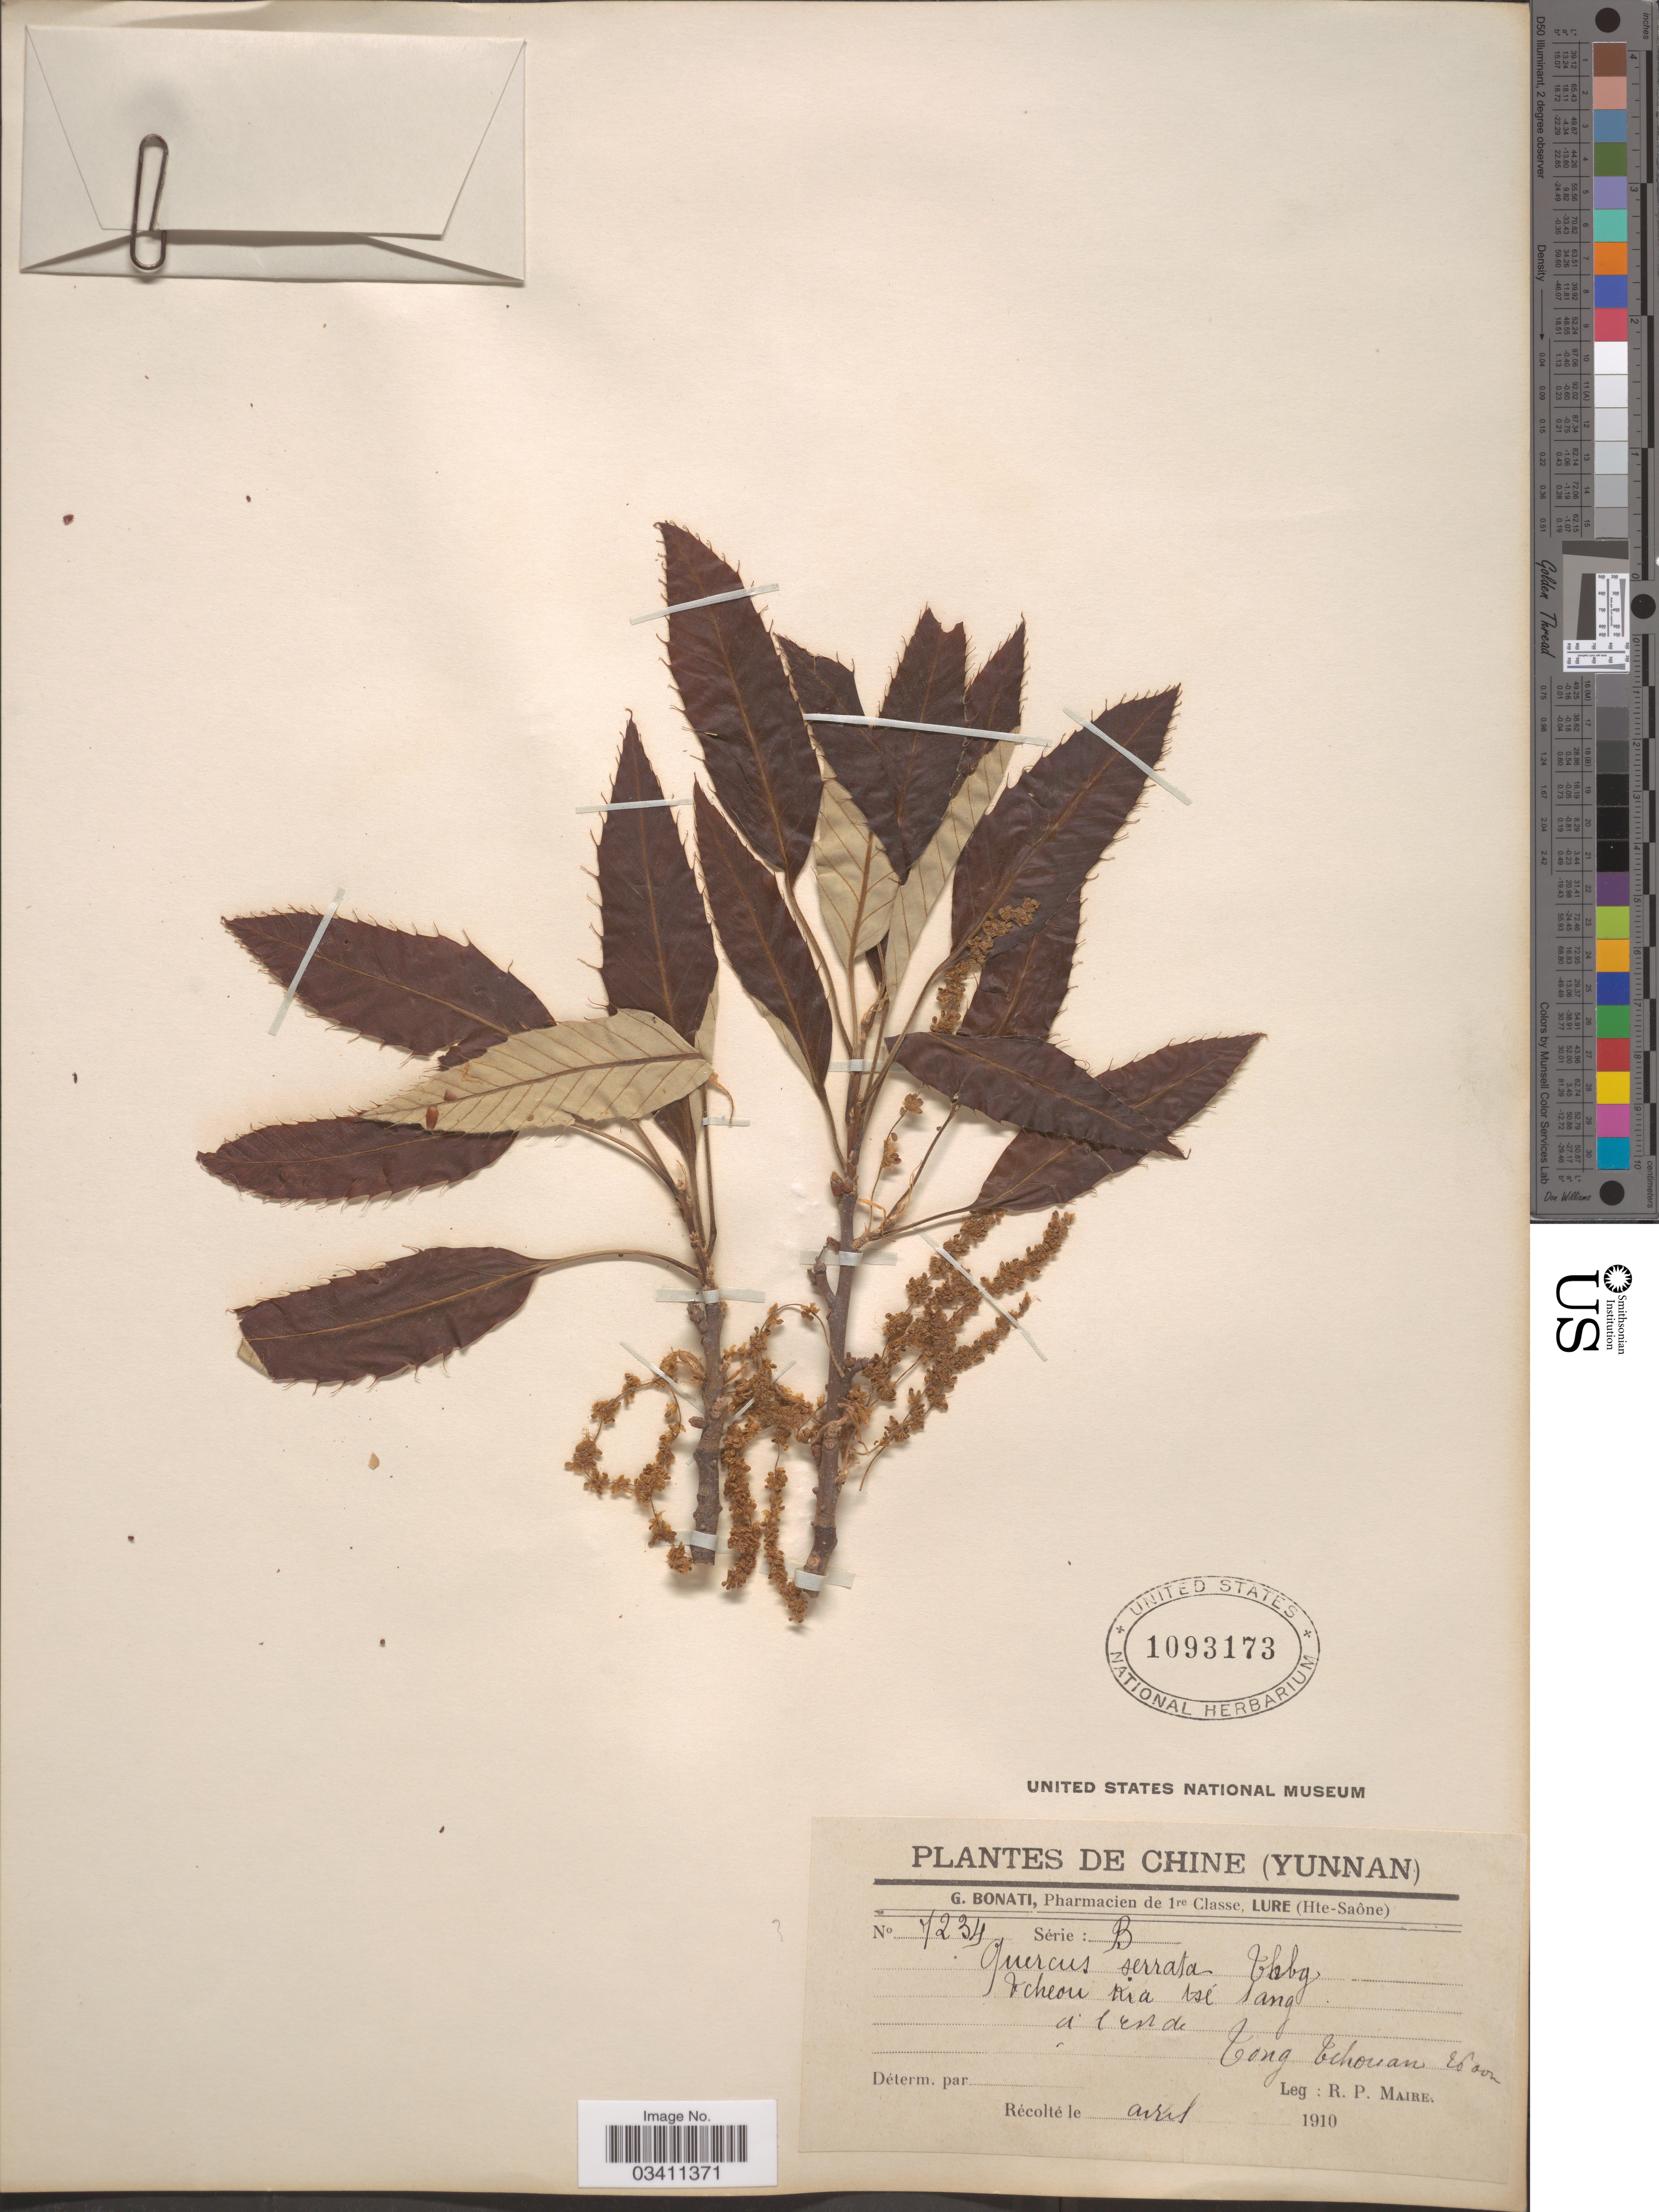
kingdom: Plantae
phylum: Tracheophyta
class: Magnoliopsida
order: Fagales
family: Fagaceae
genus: Quercus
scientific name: Quercus acutissima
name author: Carruth.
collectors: R.-P. Maire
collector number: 7234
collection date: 1910-04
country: China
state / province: Yunnan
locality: Tcheou Kia tsé Sang a l'est de Tong Tchouan.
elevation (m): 2600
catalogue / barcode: US 1093173